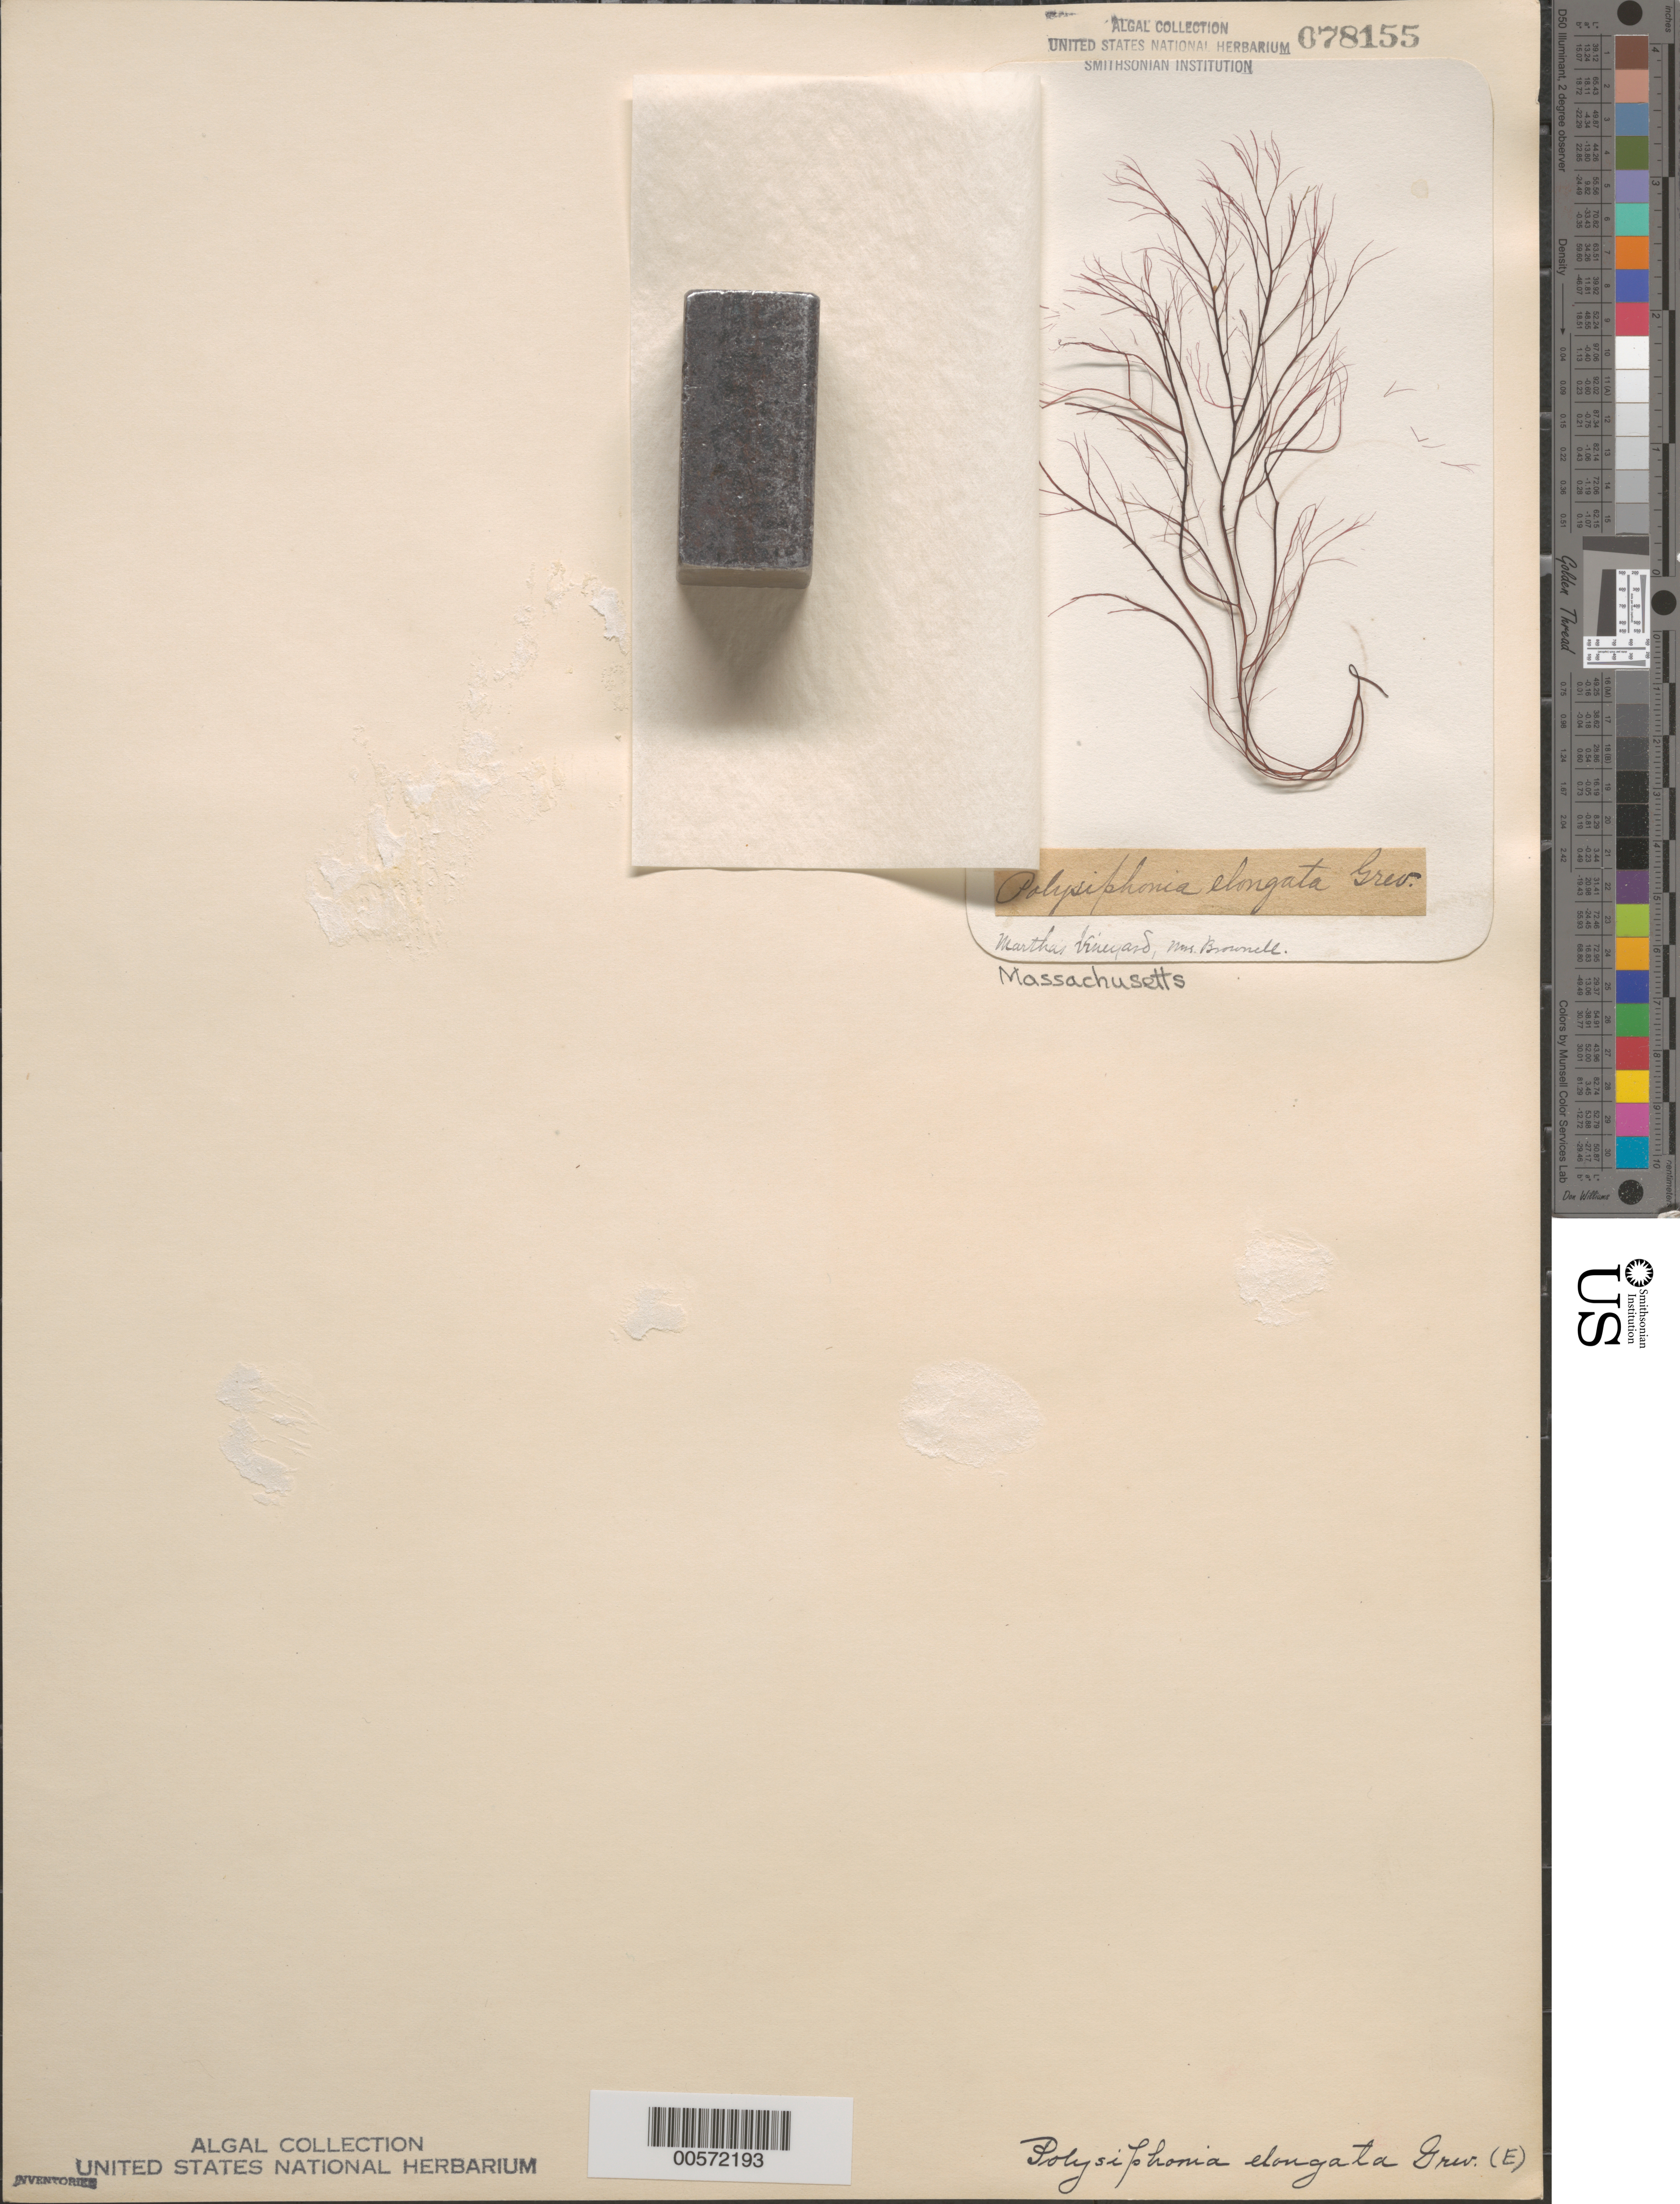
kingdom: Plantae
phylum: Rhodophyta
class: Florideophyceae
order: Ceramiales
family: Rhodomelaceae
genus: Carradoriella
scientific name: Carradoriella elongata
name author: (Hudson) Savoie & G.W. Saunders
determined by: Algae name updating Project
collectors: Brownell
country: United States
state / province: Massachusetts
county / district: Dukes County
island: Martha's Vineyard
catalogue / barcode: US 78155